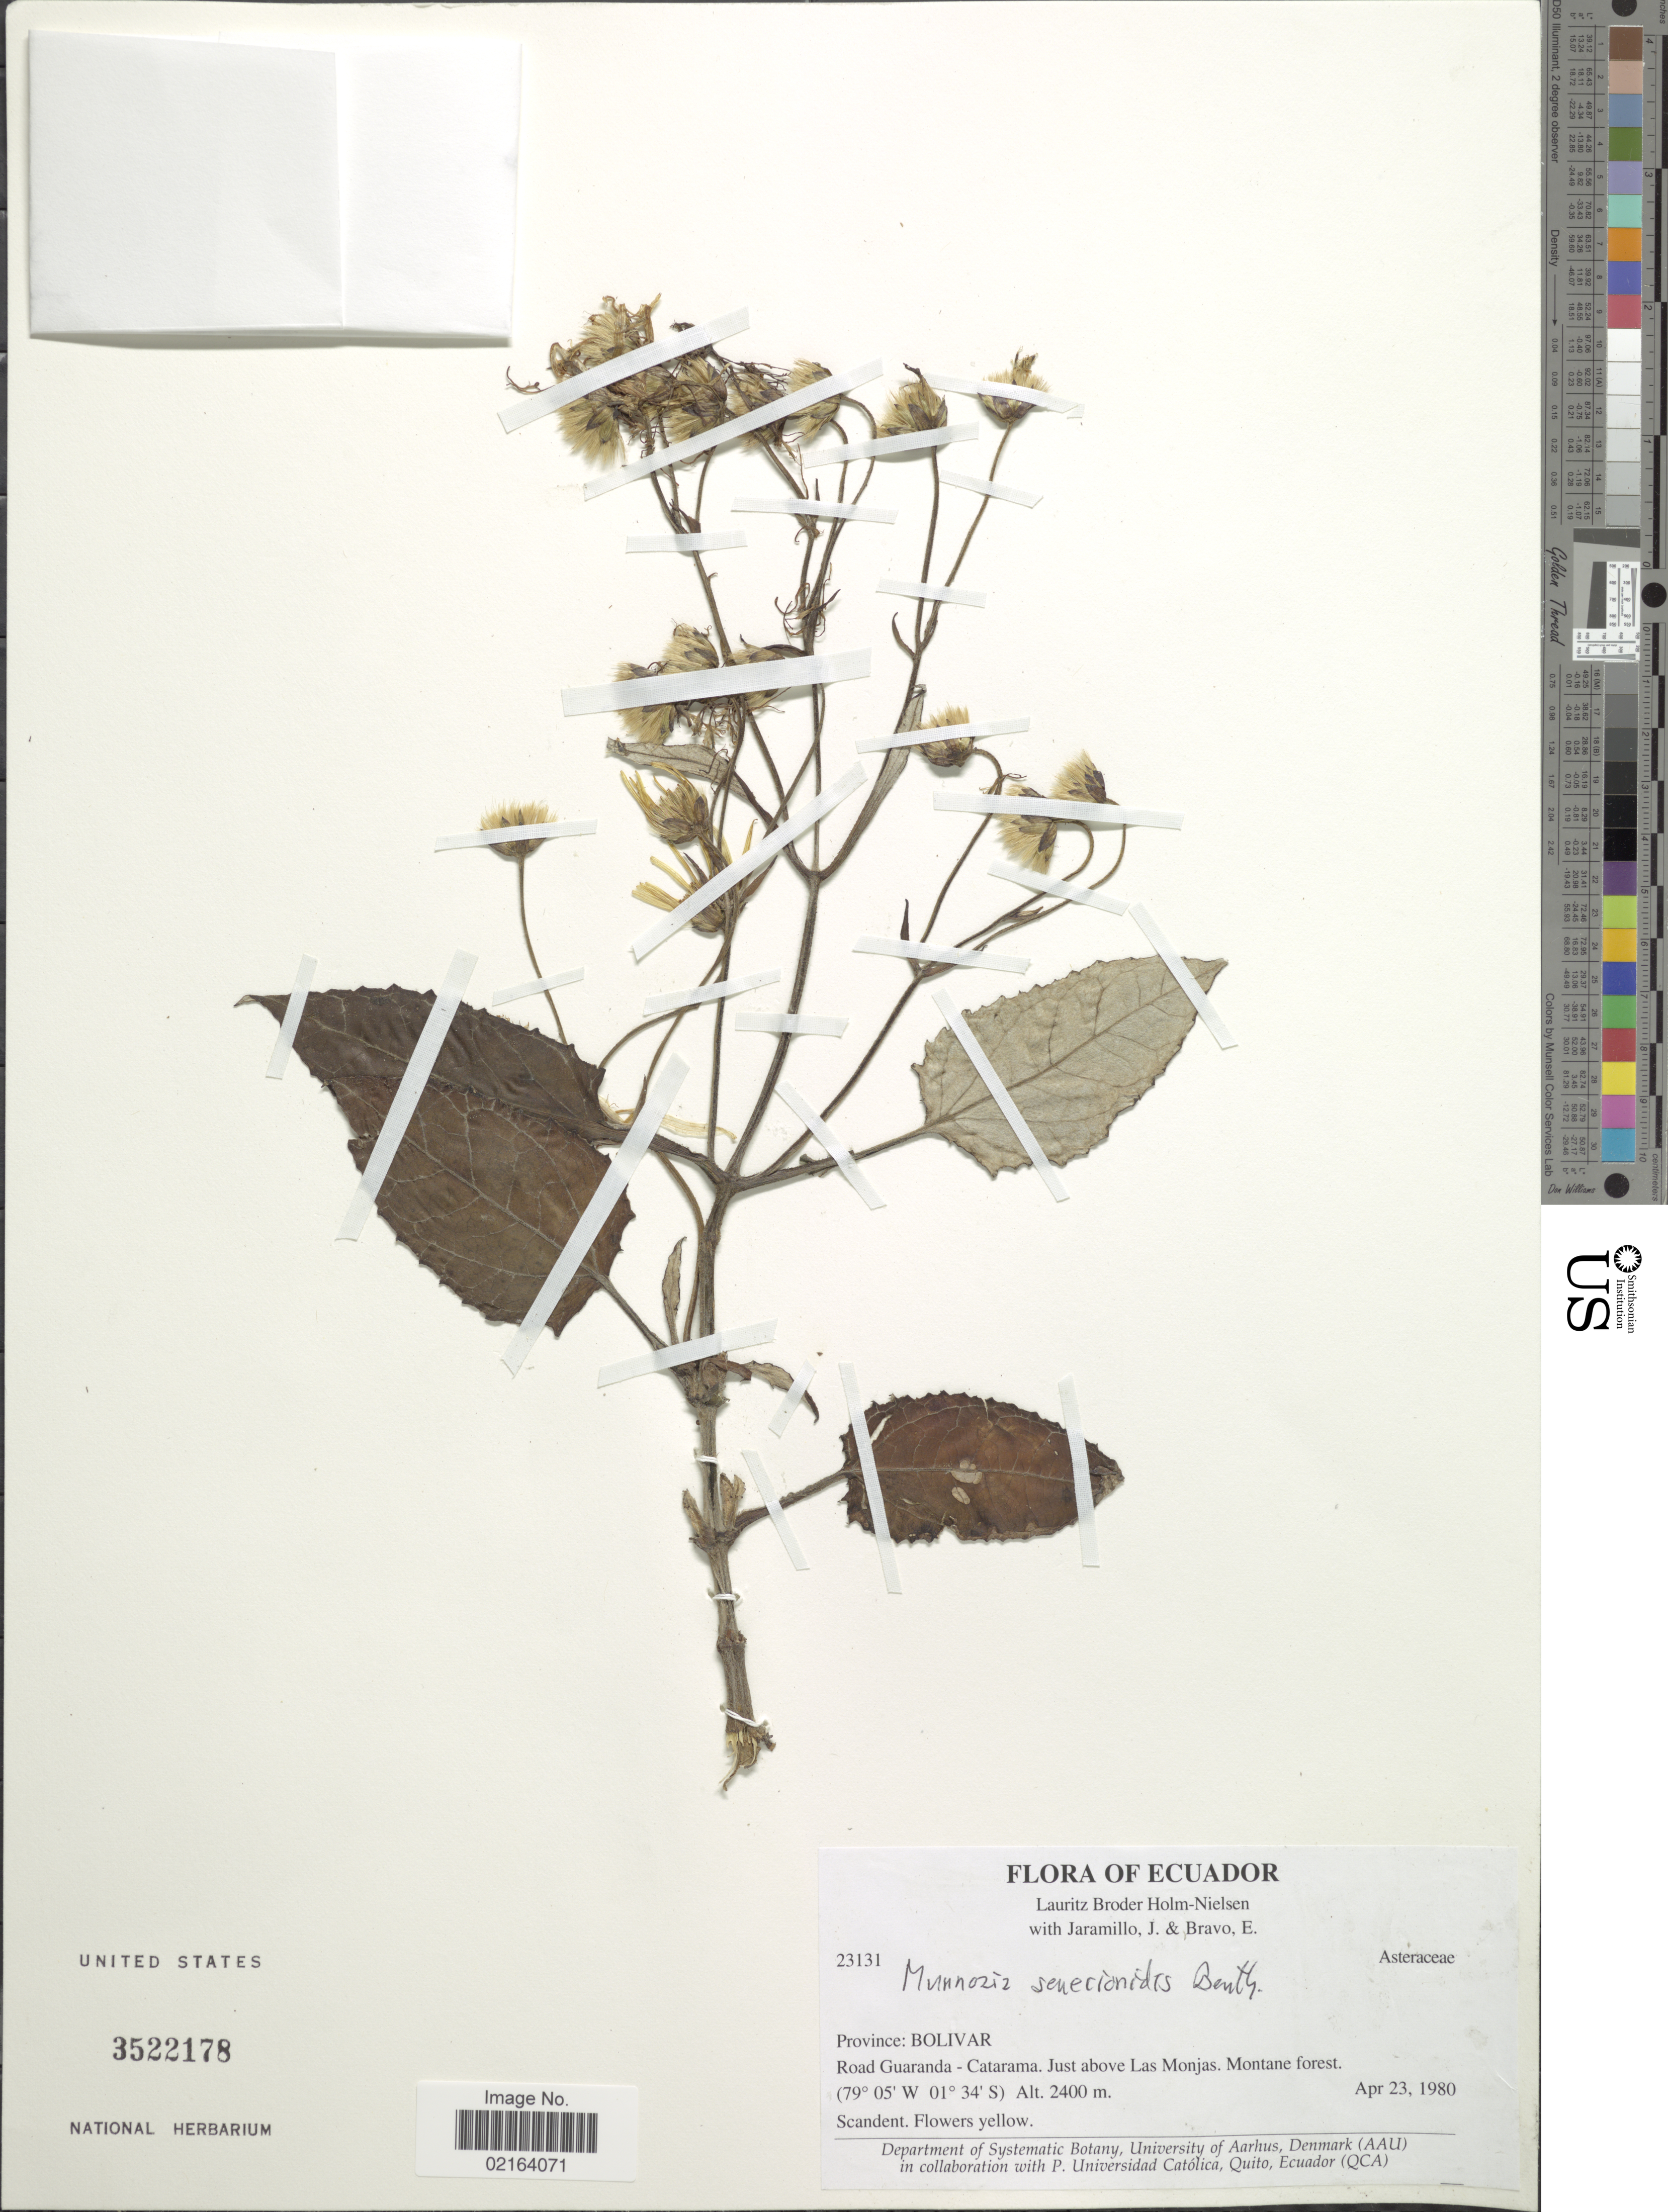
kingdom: Plantae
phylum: Tracheophyta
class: Magnoliopsida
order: Asterales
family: Asteraceae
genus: Munnozia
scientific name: Munnozia senecionidis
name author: Benth.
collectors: L. B. Holm-Nielsen, J. Jaramillo & E. Bravo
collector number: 23131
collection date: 1980-04-23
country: Ecuador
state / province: Bolívar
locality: Province: Bolivar, Road Guaranda, Catarama, Just above Las Monjas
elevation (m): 2400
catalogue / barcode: US 3522178